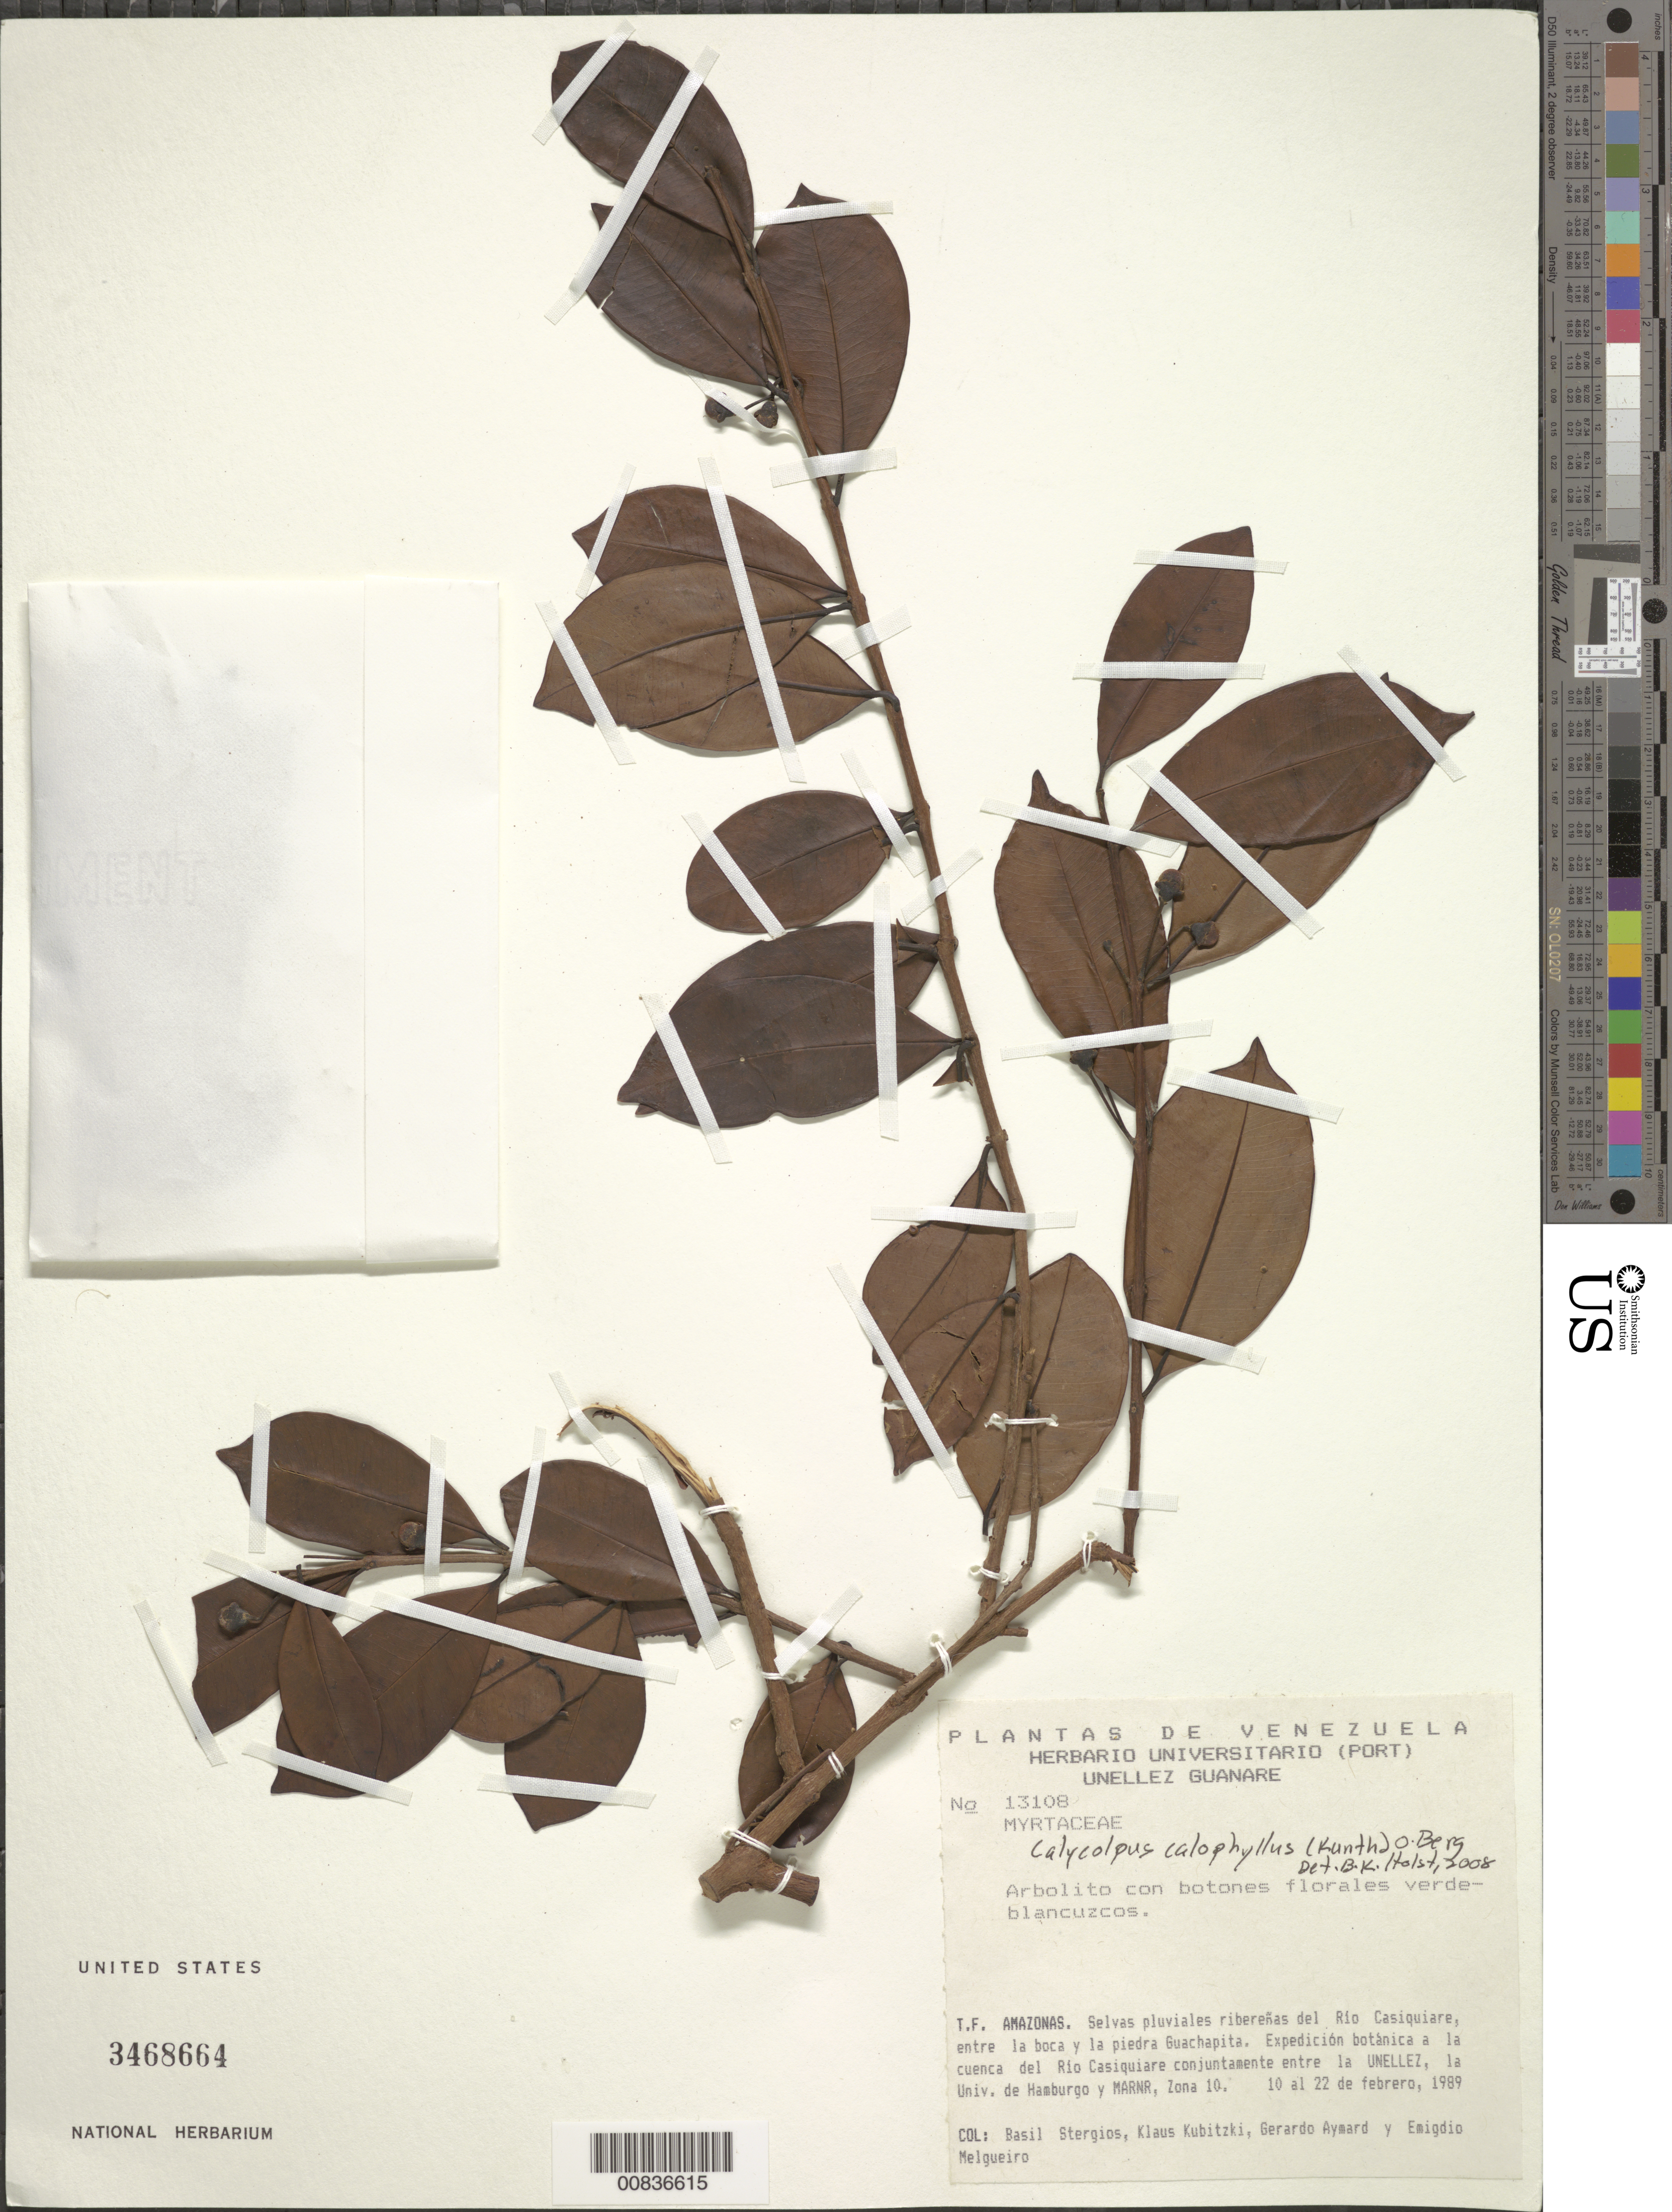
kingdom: Plantae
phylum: Tracheophyta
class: Magnoliopsida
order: Myrtales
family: Myrtaceae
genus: Calycolpus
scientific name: Calycolpus calophyllus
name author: (Kunth) O. Berg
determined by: Holst, Bruce K.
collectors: B. G. Stergios, K. Kubitzki, G. A. Aymard & E. Melgueiro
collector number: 13108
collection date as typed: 10-Feb-89 to 22-Feb-89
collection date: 1989-02-10/1989-02-22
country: Venezuela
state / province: Amazonas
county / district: Río Negro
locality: Río Casiquiare, Guachapita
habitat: Selvas pluviales riberenas del río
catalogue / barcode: US 3468664